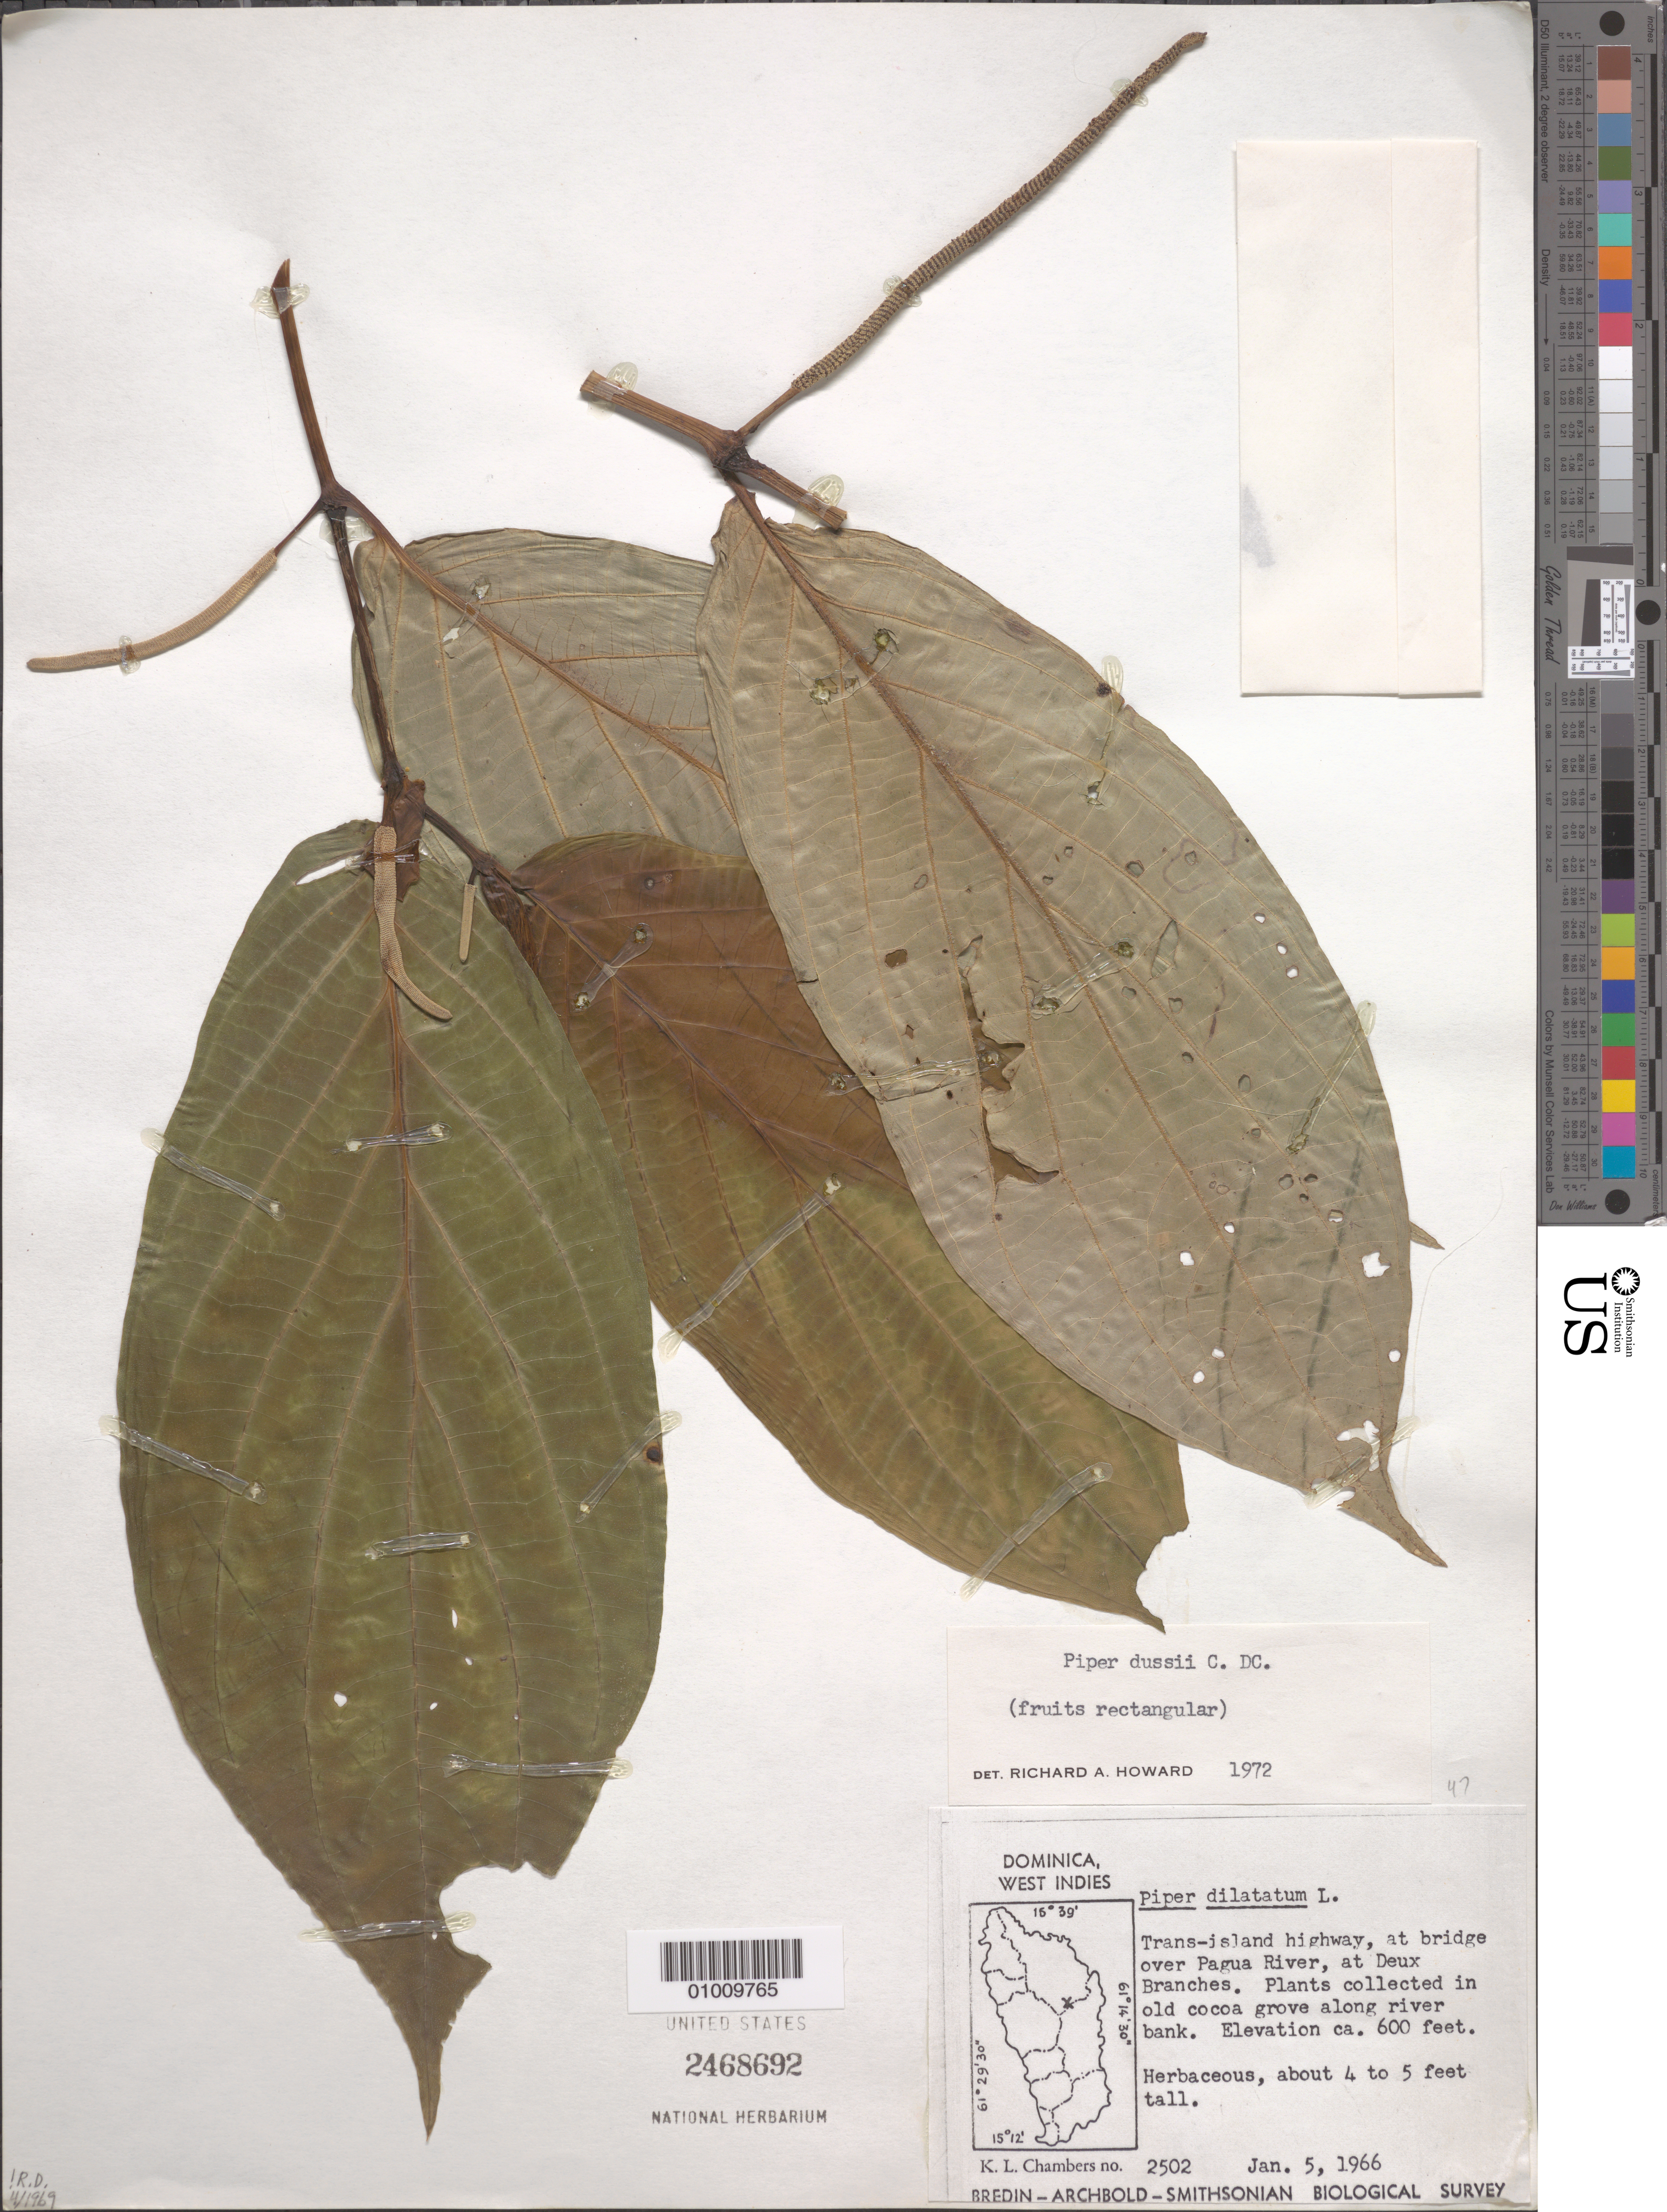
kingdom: Plantae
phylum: Tracheophyta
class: Magnoliopsida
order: Piperales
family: Piperaceae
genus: Piper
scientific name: Piper dussii var. dussii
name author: C. DC.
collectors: K. L. Chambers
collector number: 2502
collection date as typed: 05 Jan 1966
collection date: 1966-01-05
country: Dominica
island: Dominica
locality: Trans-Island highway, at bridge over Pagua River, at Deux Branches. Plants collected in old cocoa grove along river bank.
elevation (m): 183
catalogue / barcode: US 2468692